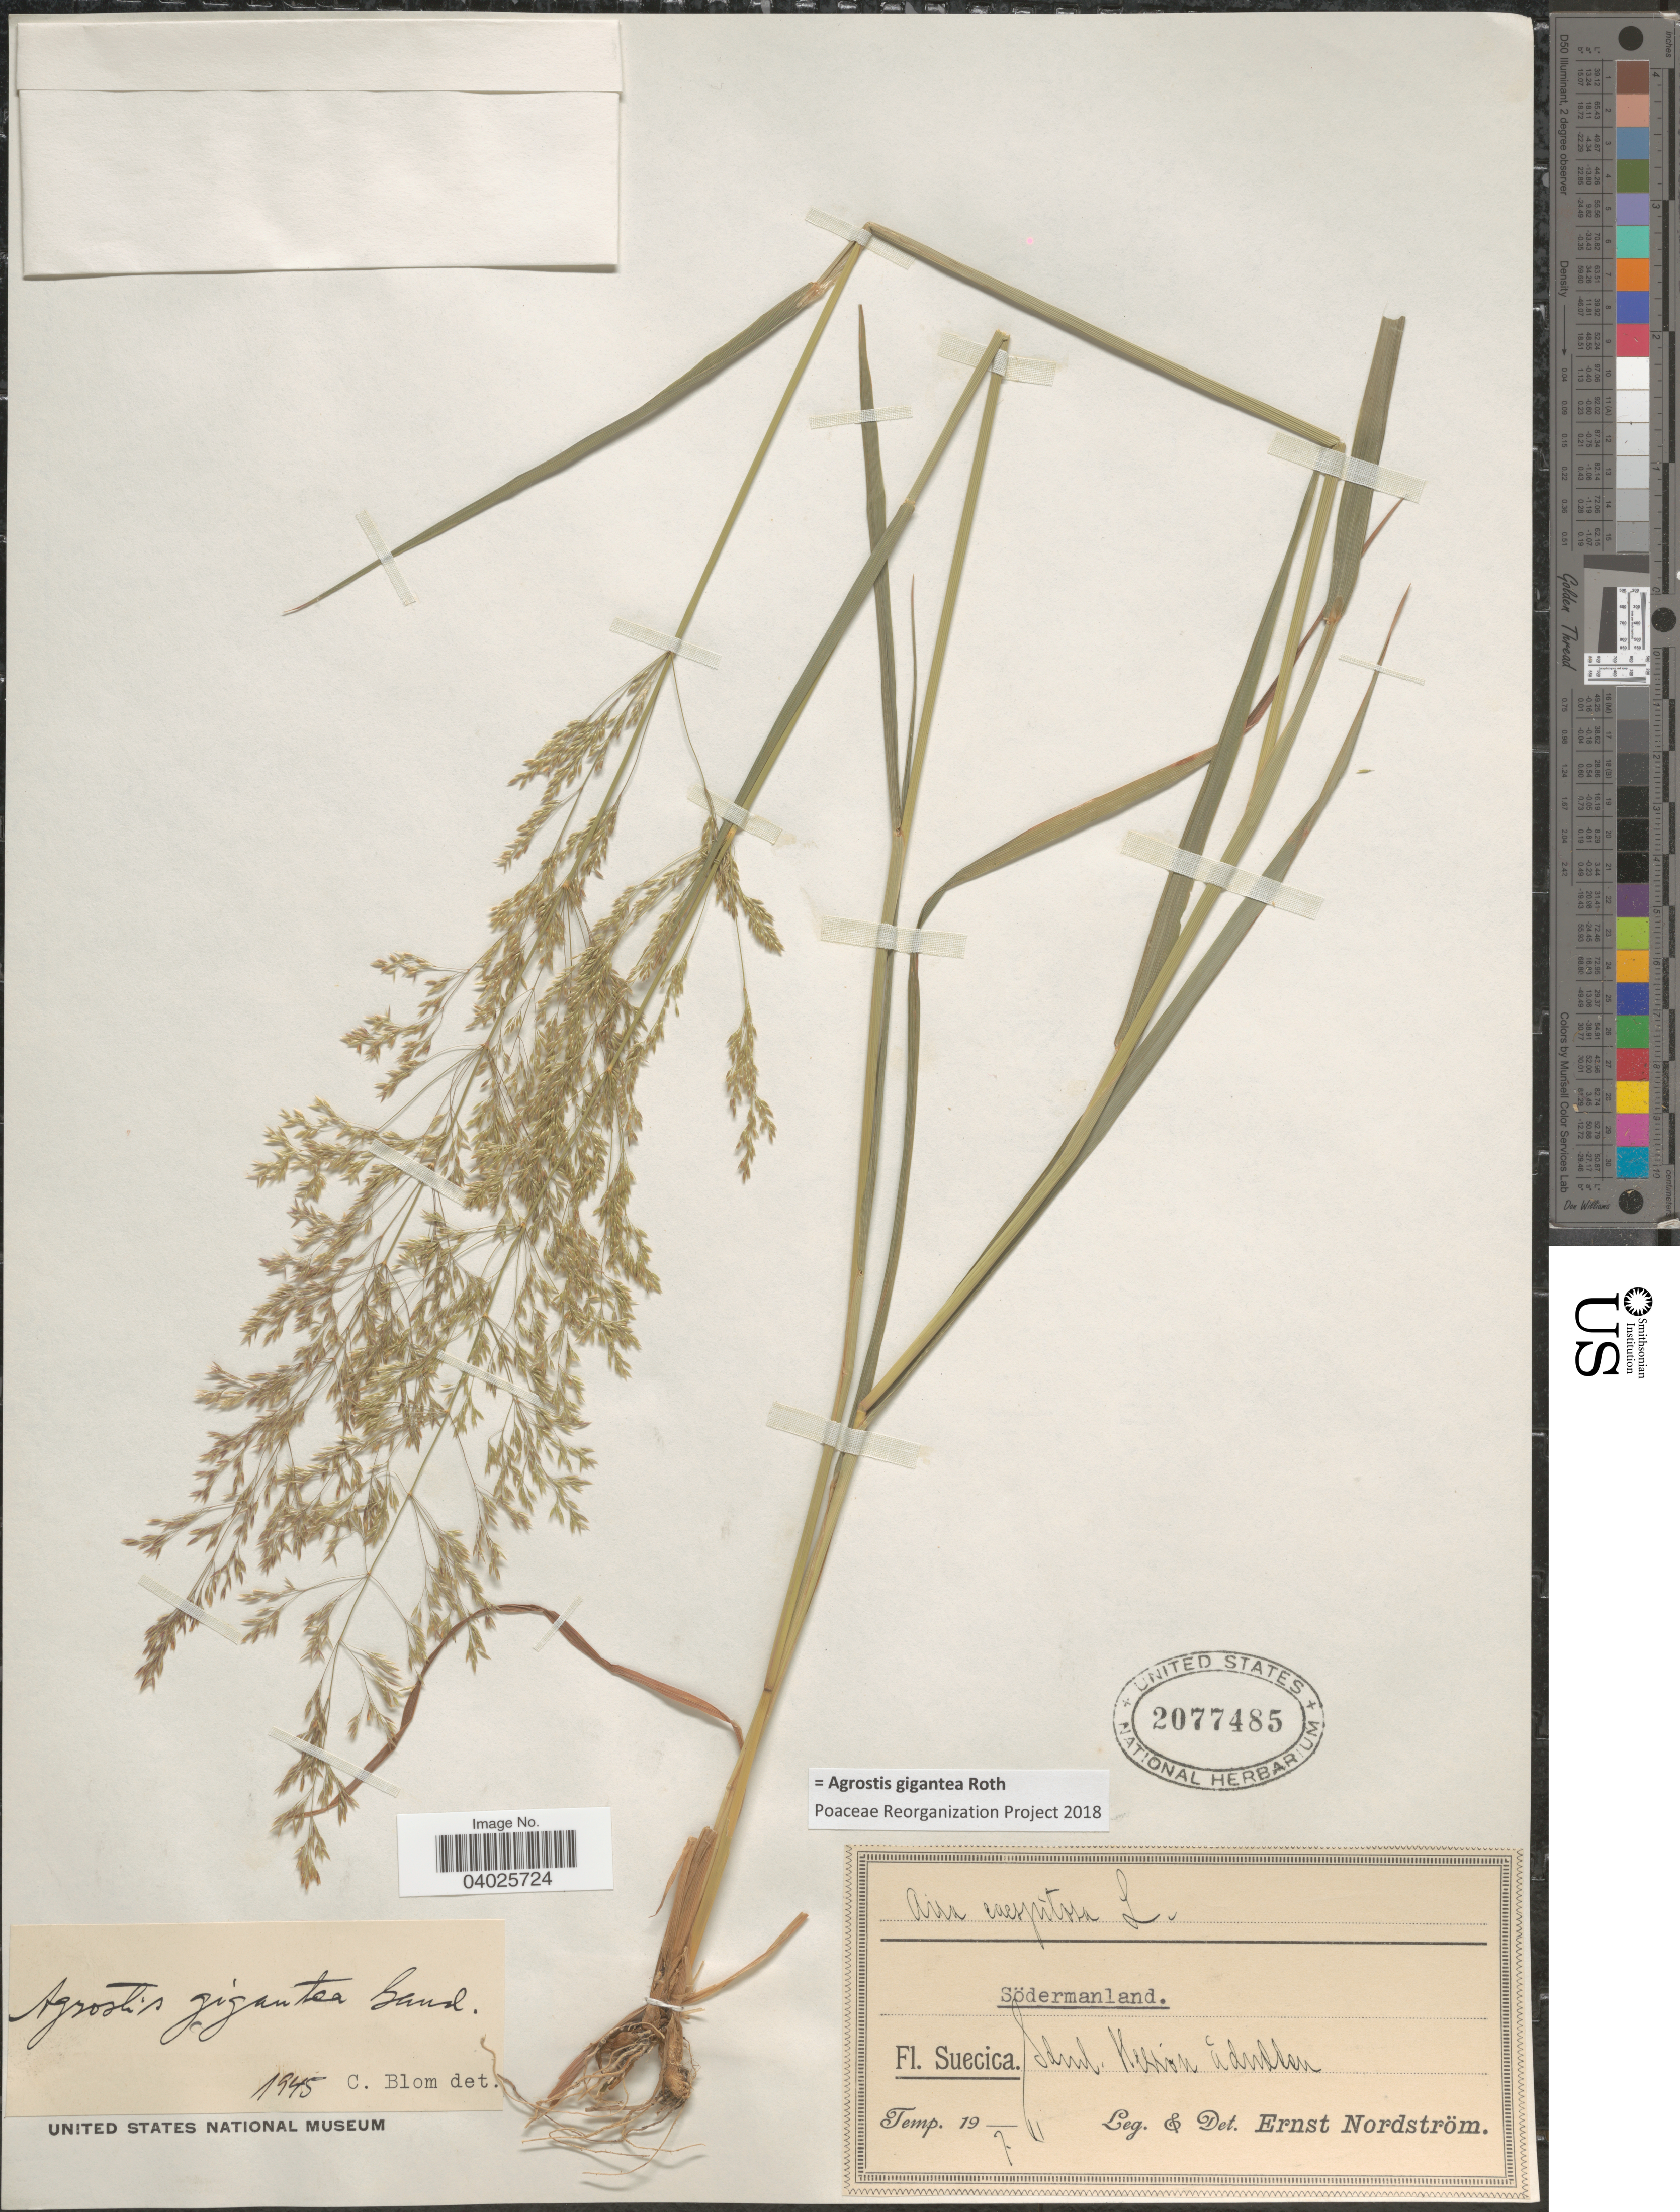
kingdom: Plantae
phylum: Tracheophyta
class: Liliopsida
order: Poales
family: Poaceae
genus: Agrostis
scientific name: Agrostis gigantea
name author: Roth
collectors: E. Nordström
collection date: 1911-07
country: Sweden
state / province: Sodermanland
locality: Södermanland. Fl. Suecica. Sdml. Herrö sn.. adudden. [interpreted]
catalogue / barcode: US 2077485